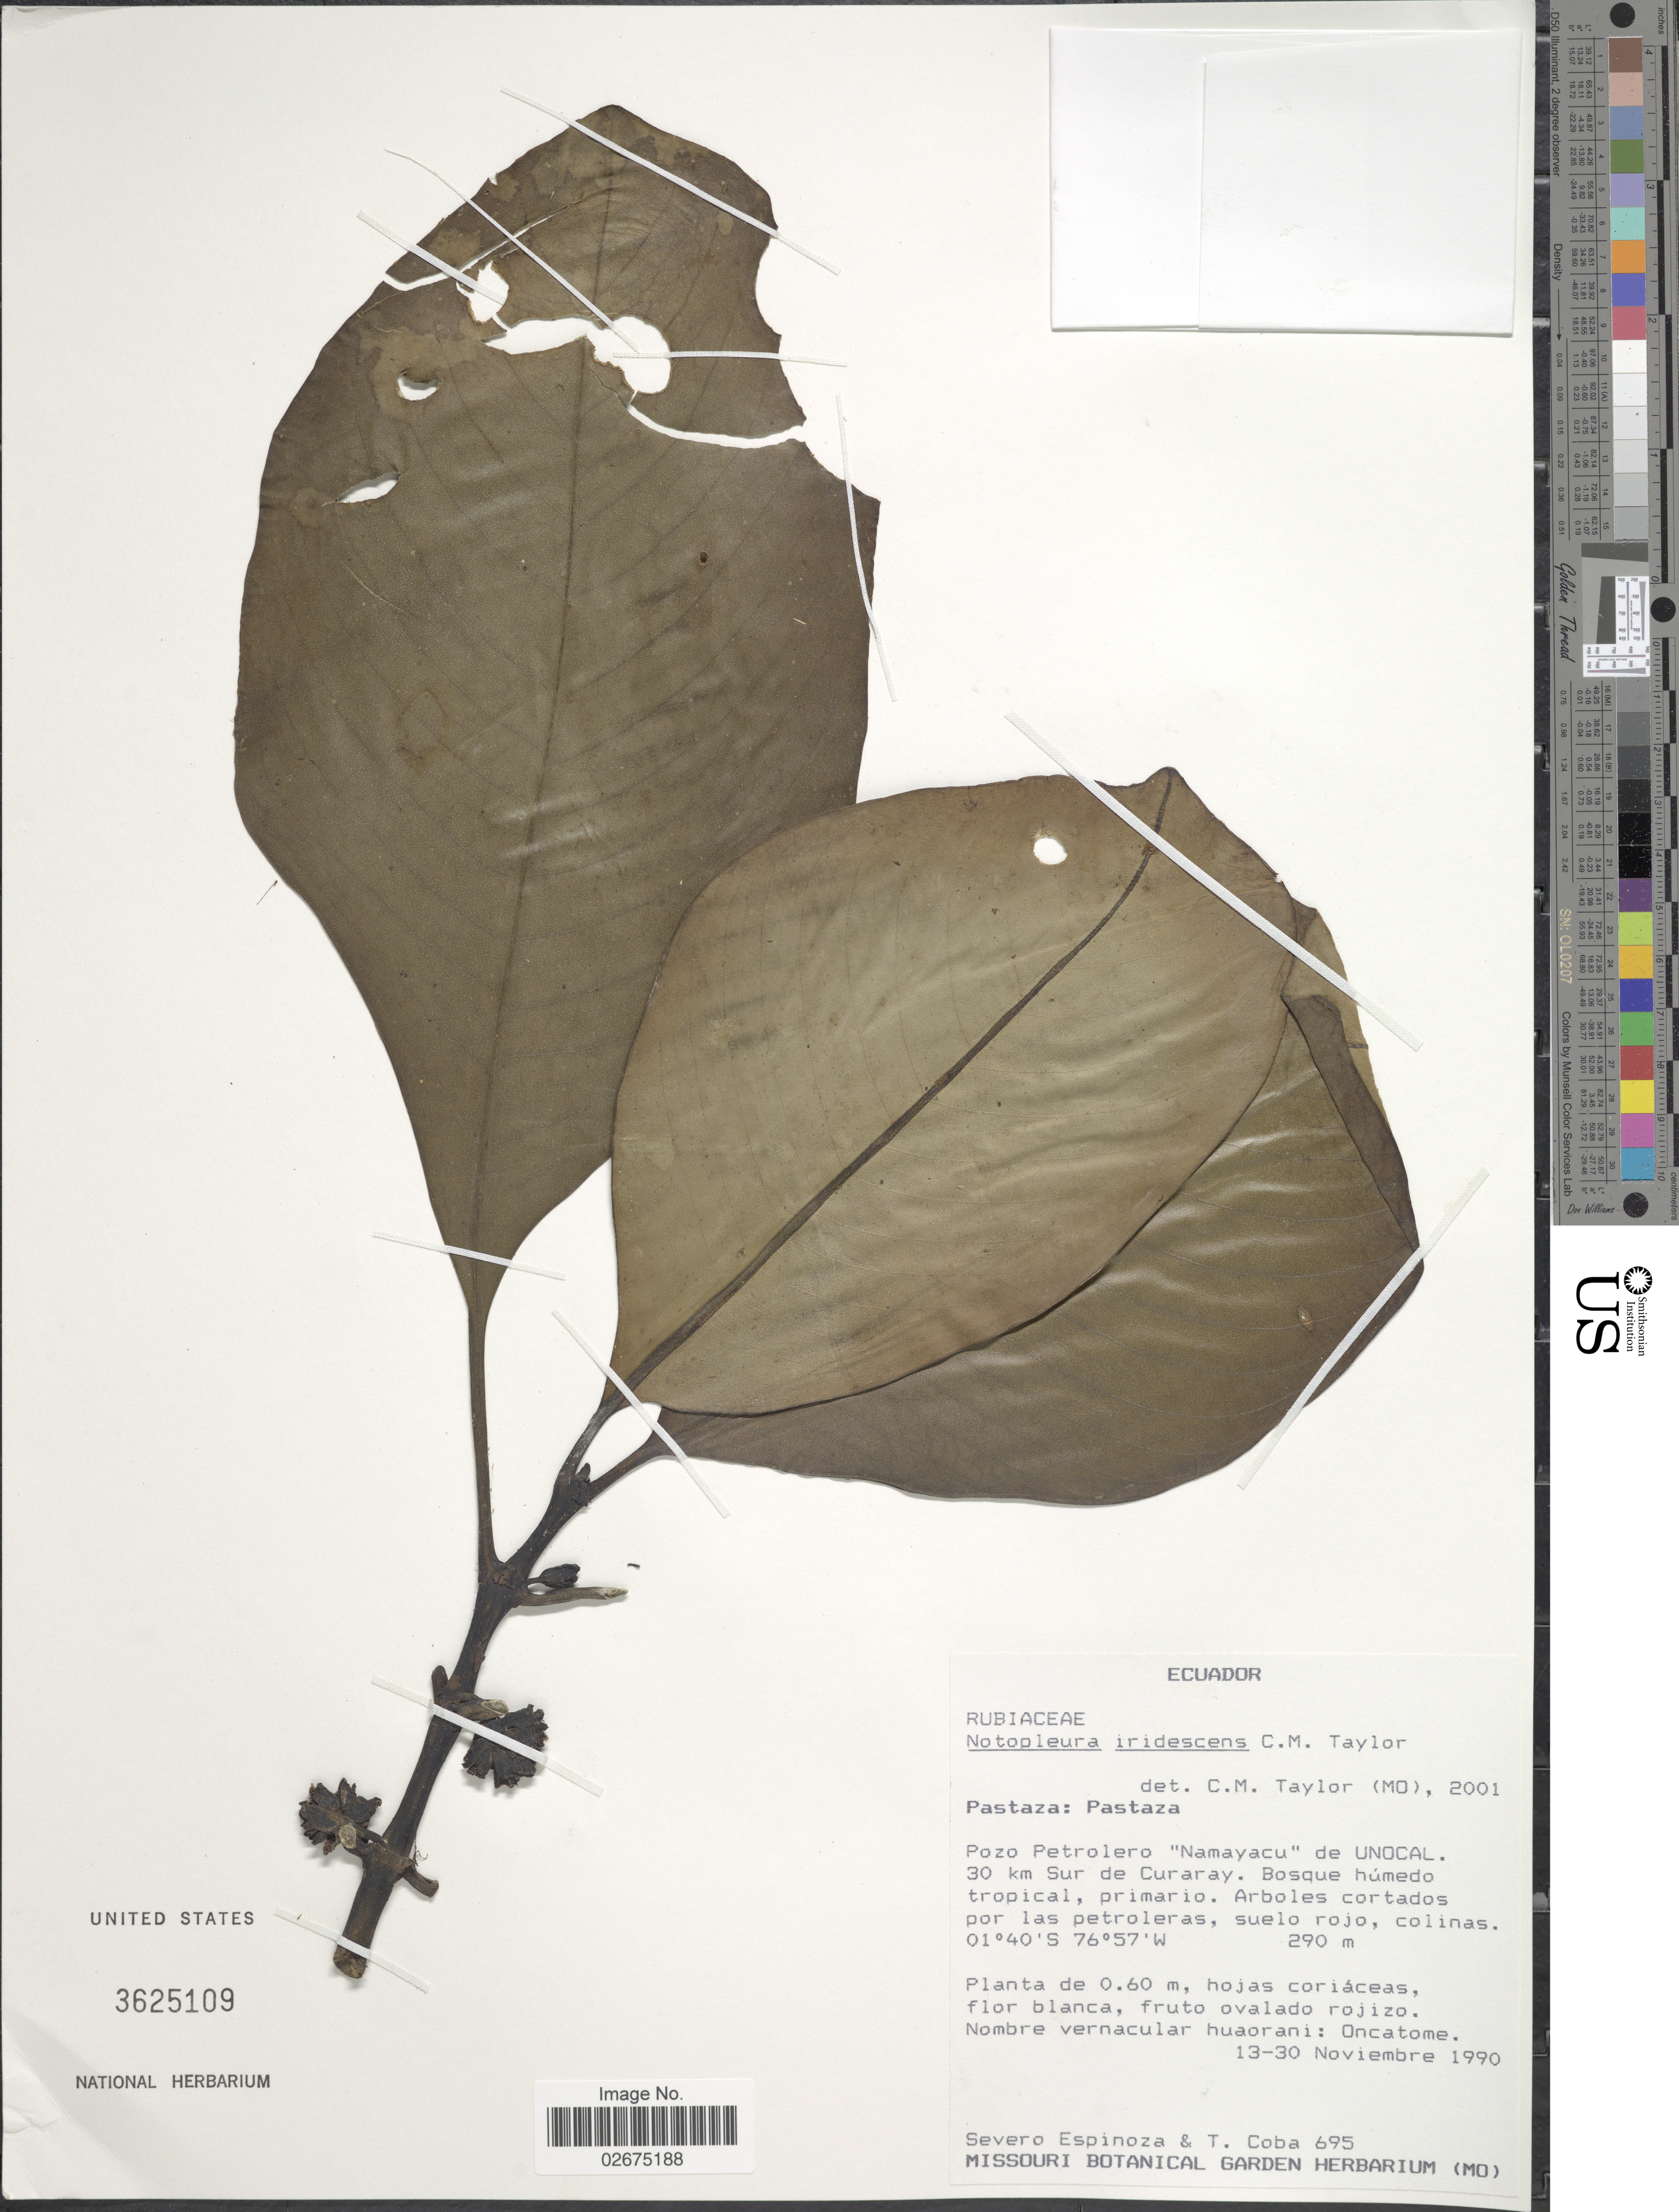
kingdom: Plantae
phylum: Tracheophyta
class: Magnoliopsida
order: Gentianales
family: Rubiaceae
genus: Notopleura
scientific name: Notopleura iridescens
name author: C.M. Taylor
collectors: S. Espinoza & T. Coba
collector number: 695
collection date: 1990-11-13/1990-11-30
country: Ecuador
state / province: Pastaza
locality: Pastaza. Pozo Petrolero "Namayacu" de UNOCAL. 30 km Sur de Curaray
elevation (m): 290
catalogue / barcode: US 3625109